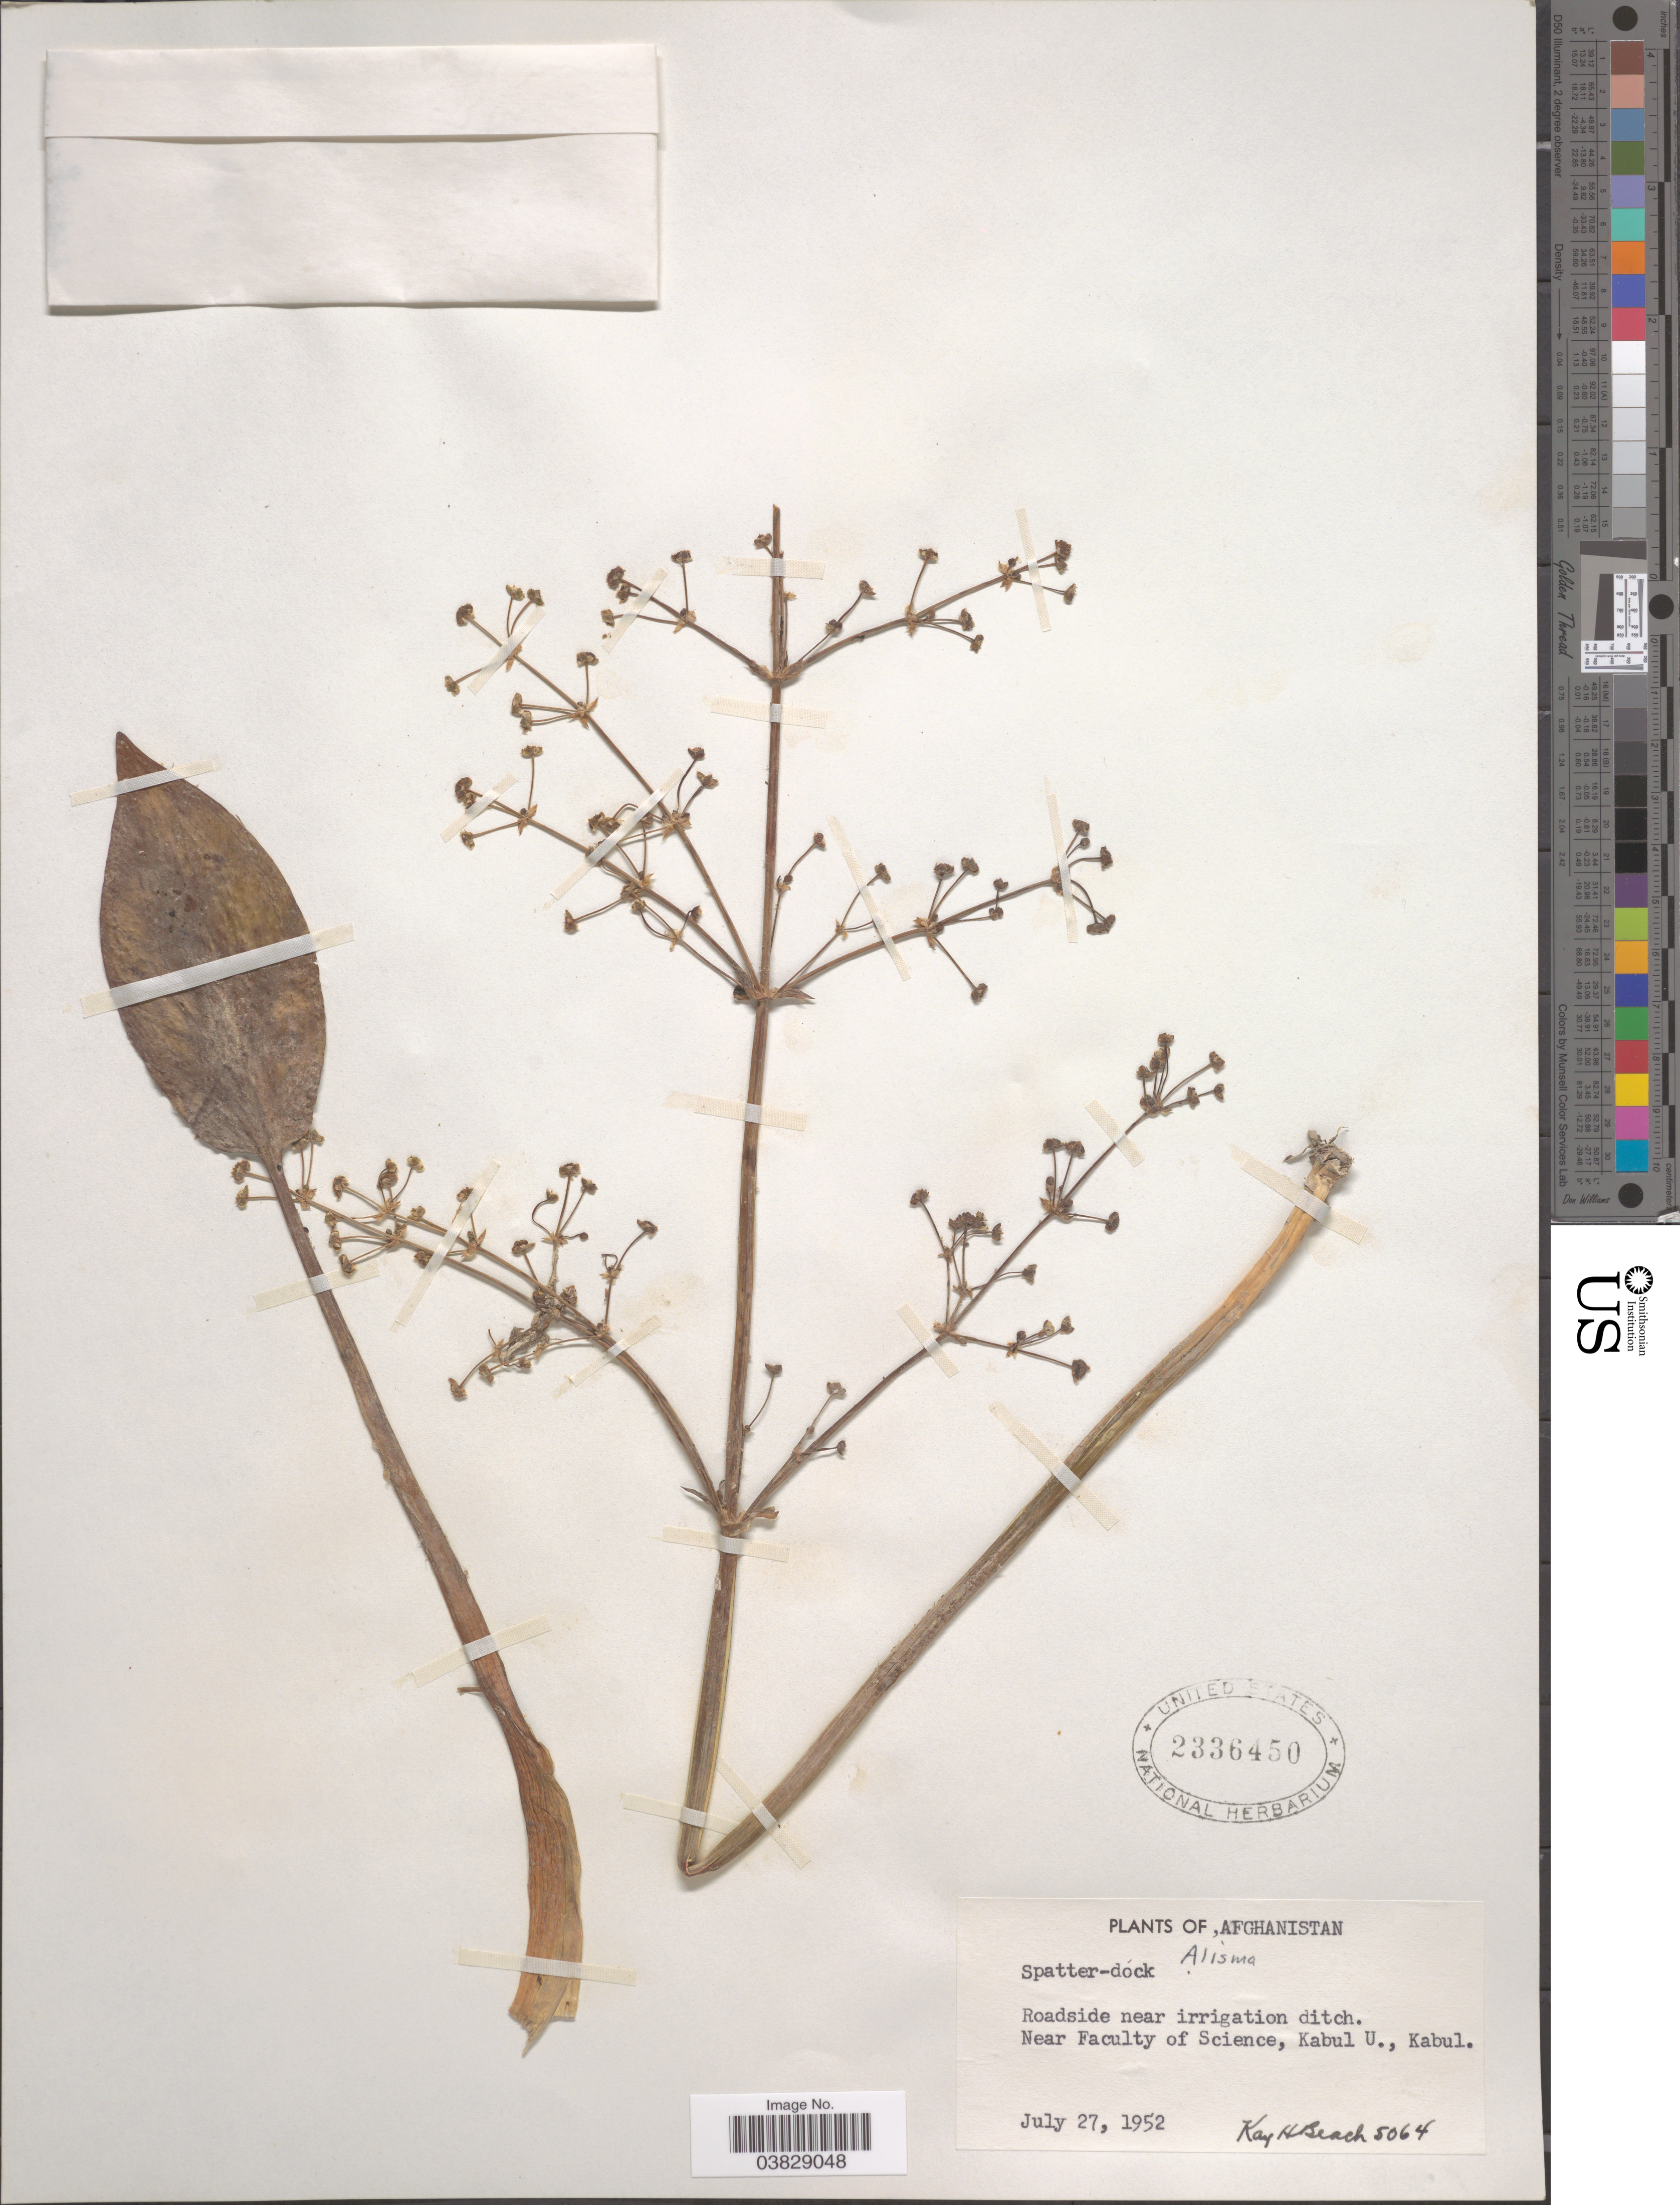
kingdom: Plantae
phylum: Tracheophyta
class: Liliopsida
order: Alismatales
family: Alismataceae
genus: Alisma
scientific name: Alisma sp.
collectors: K. H. Beach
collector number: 5064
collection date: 1952-07-27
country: Afghanistan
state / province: Kabul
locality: Roadside near irrigation ditch. Near Faculty of Science, Kabul U.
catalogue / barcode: US 2336450